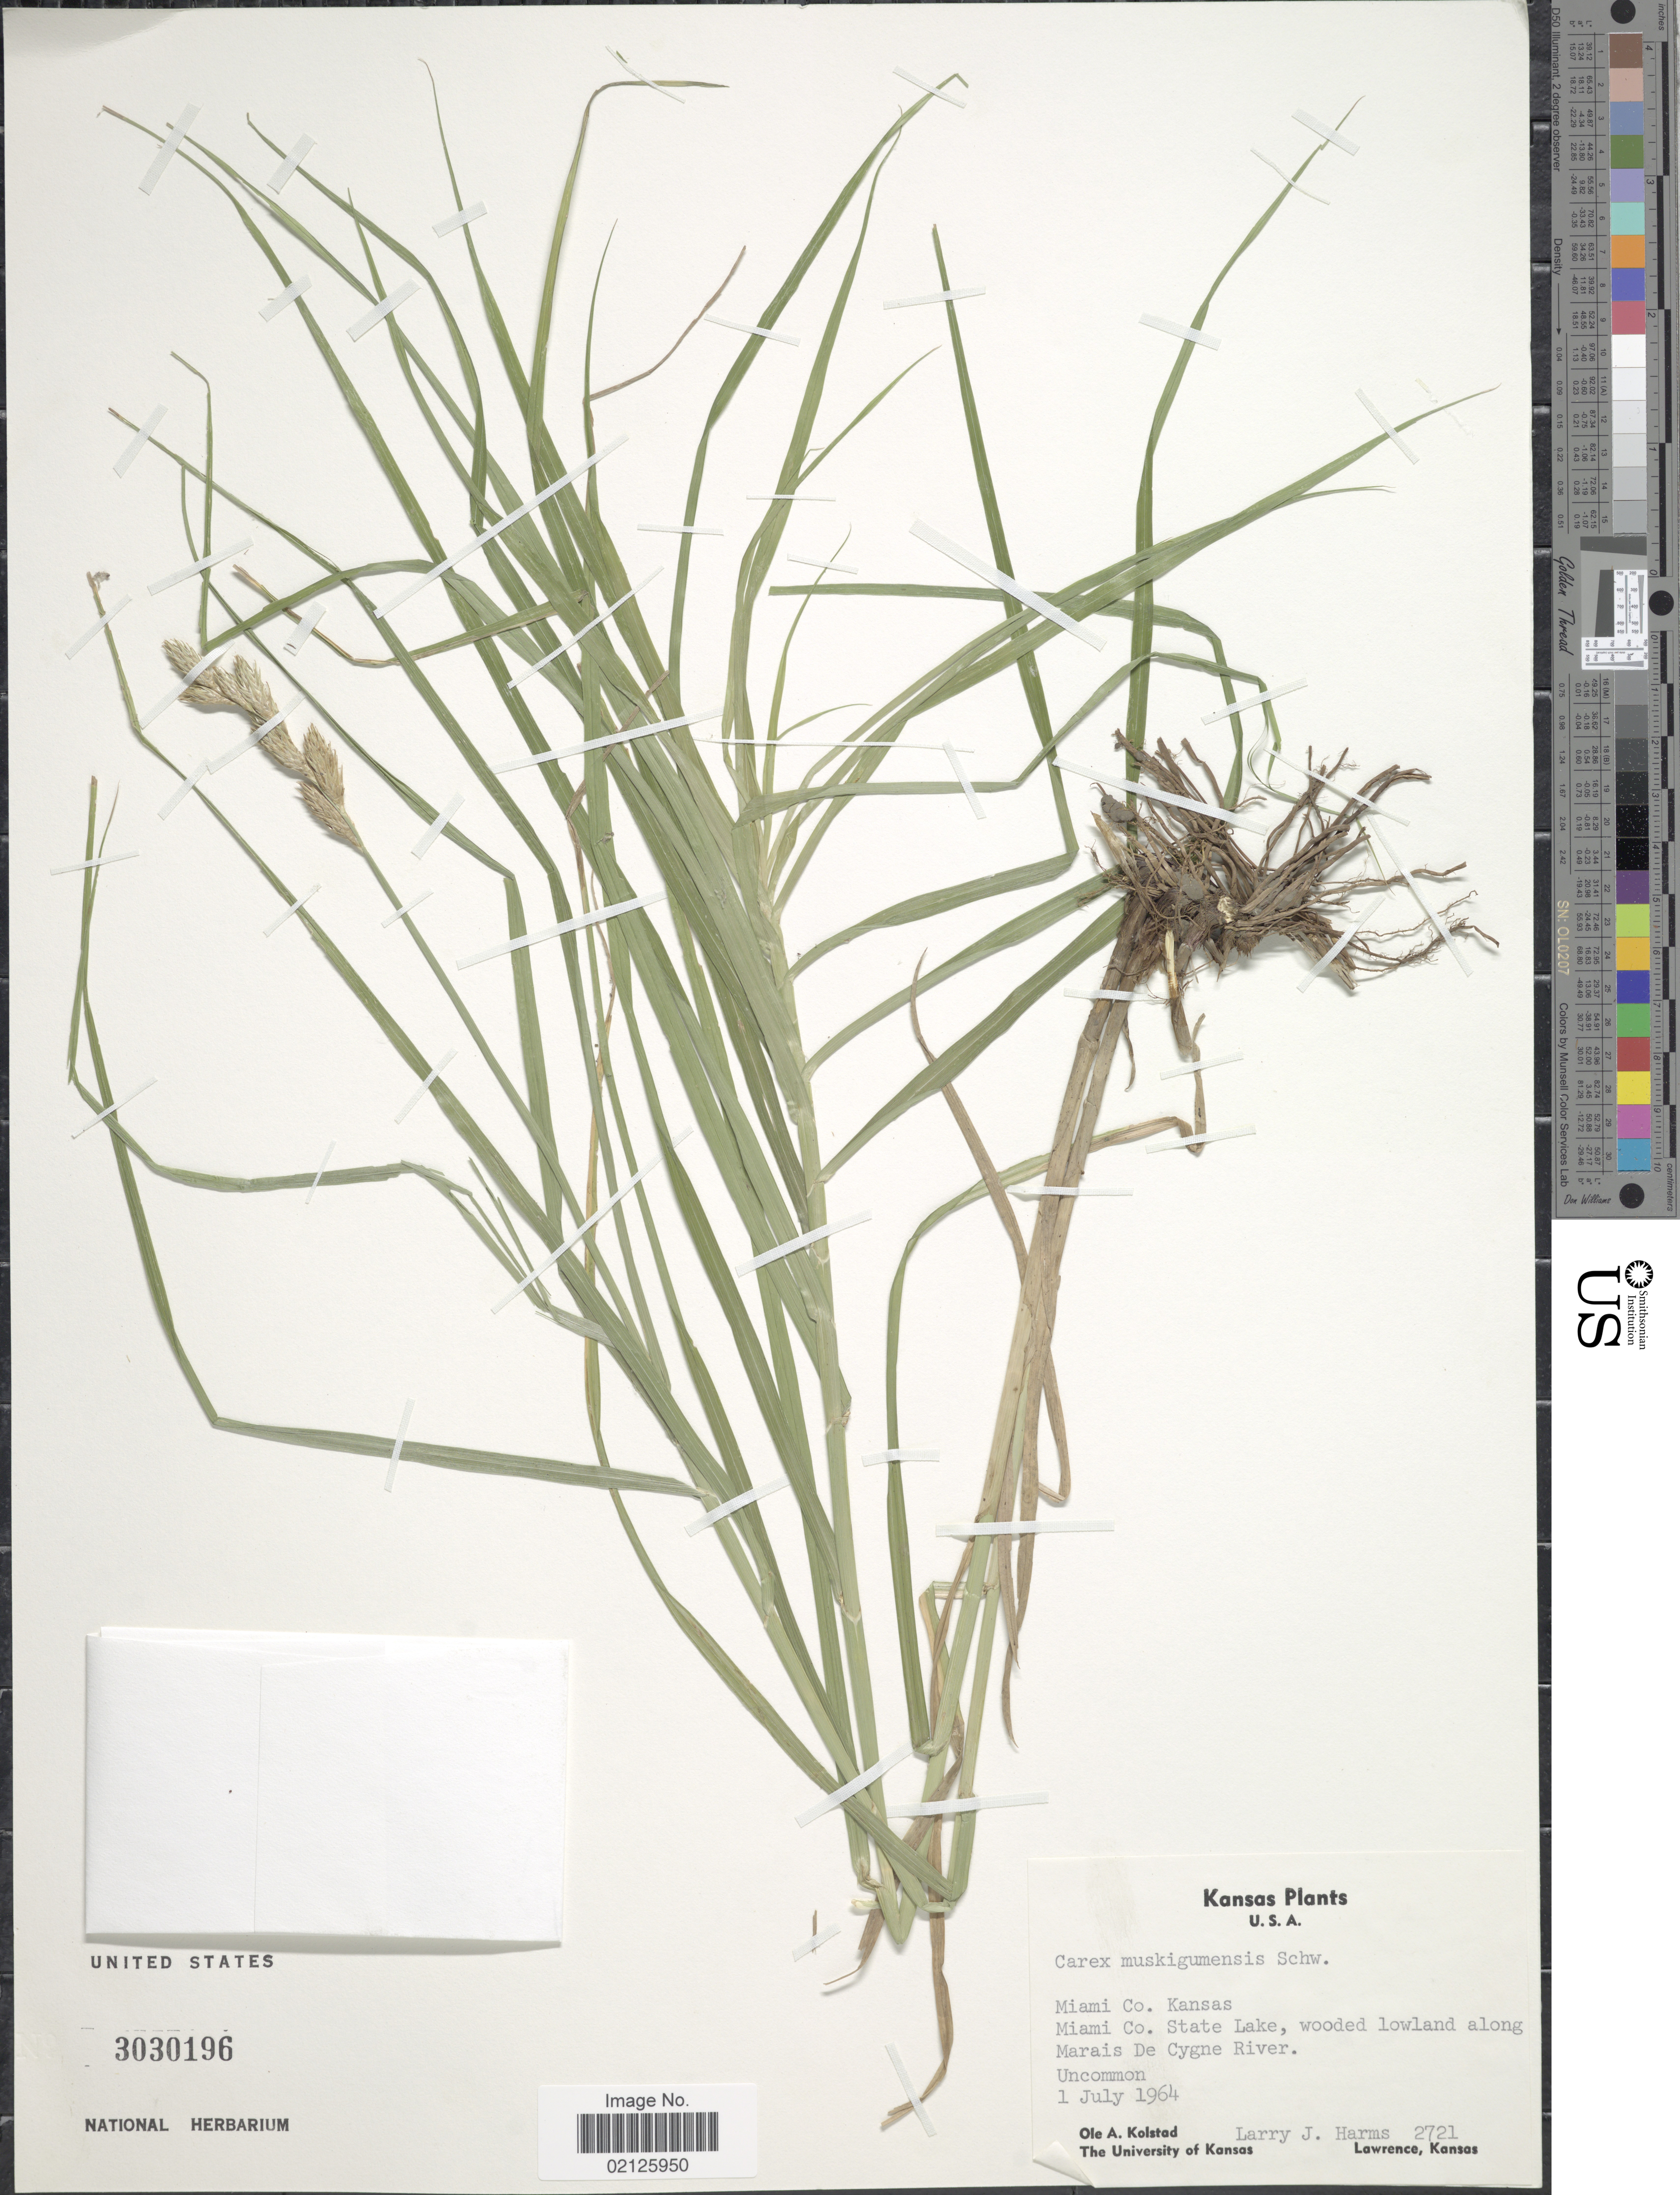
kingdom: Plantae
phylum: Tracheophyta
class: Liliopsida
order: Poales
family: Cyperaceae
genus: Carex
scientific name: Carex muskingumensis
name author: Schwein.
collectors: O. Kolstad & L. Harms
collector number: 2721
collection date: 1964-07-01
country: United States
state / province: Kansas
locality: Miami Co. State Lake, wooded lowland along Marais De Cygne River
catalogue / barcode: US 3030196